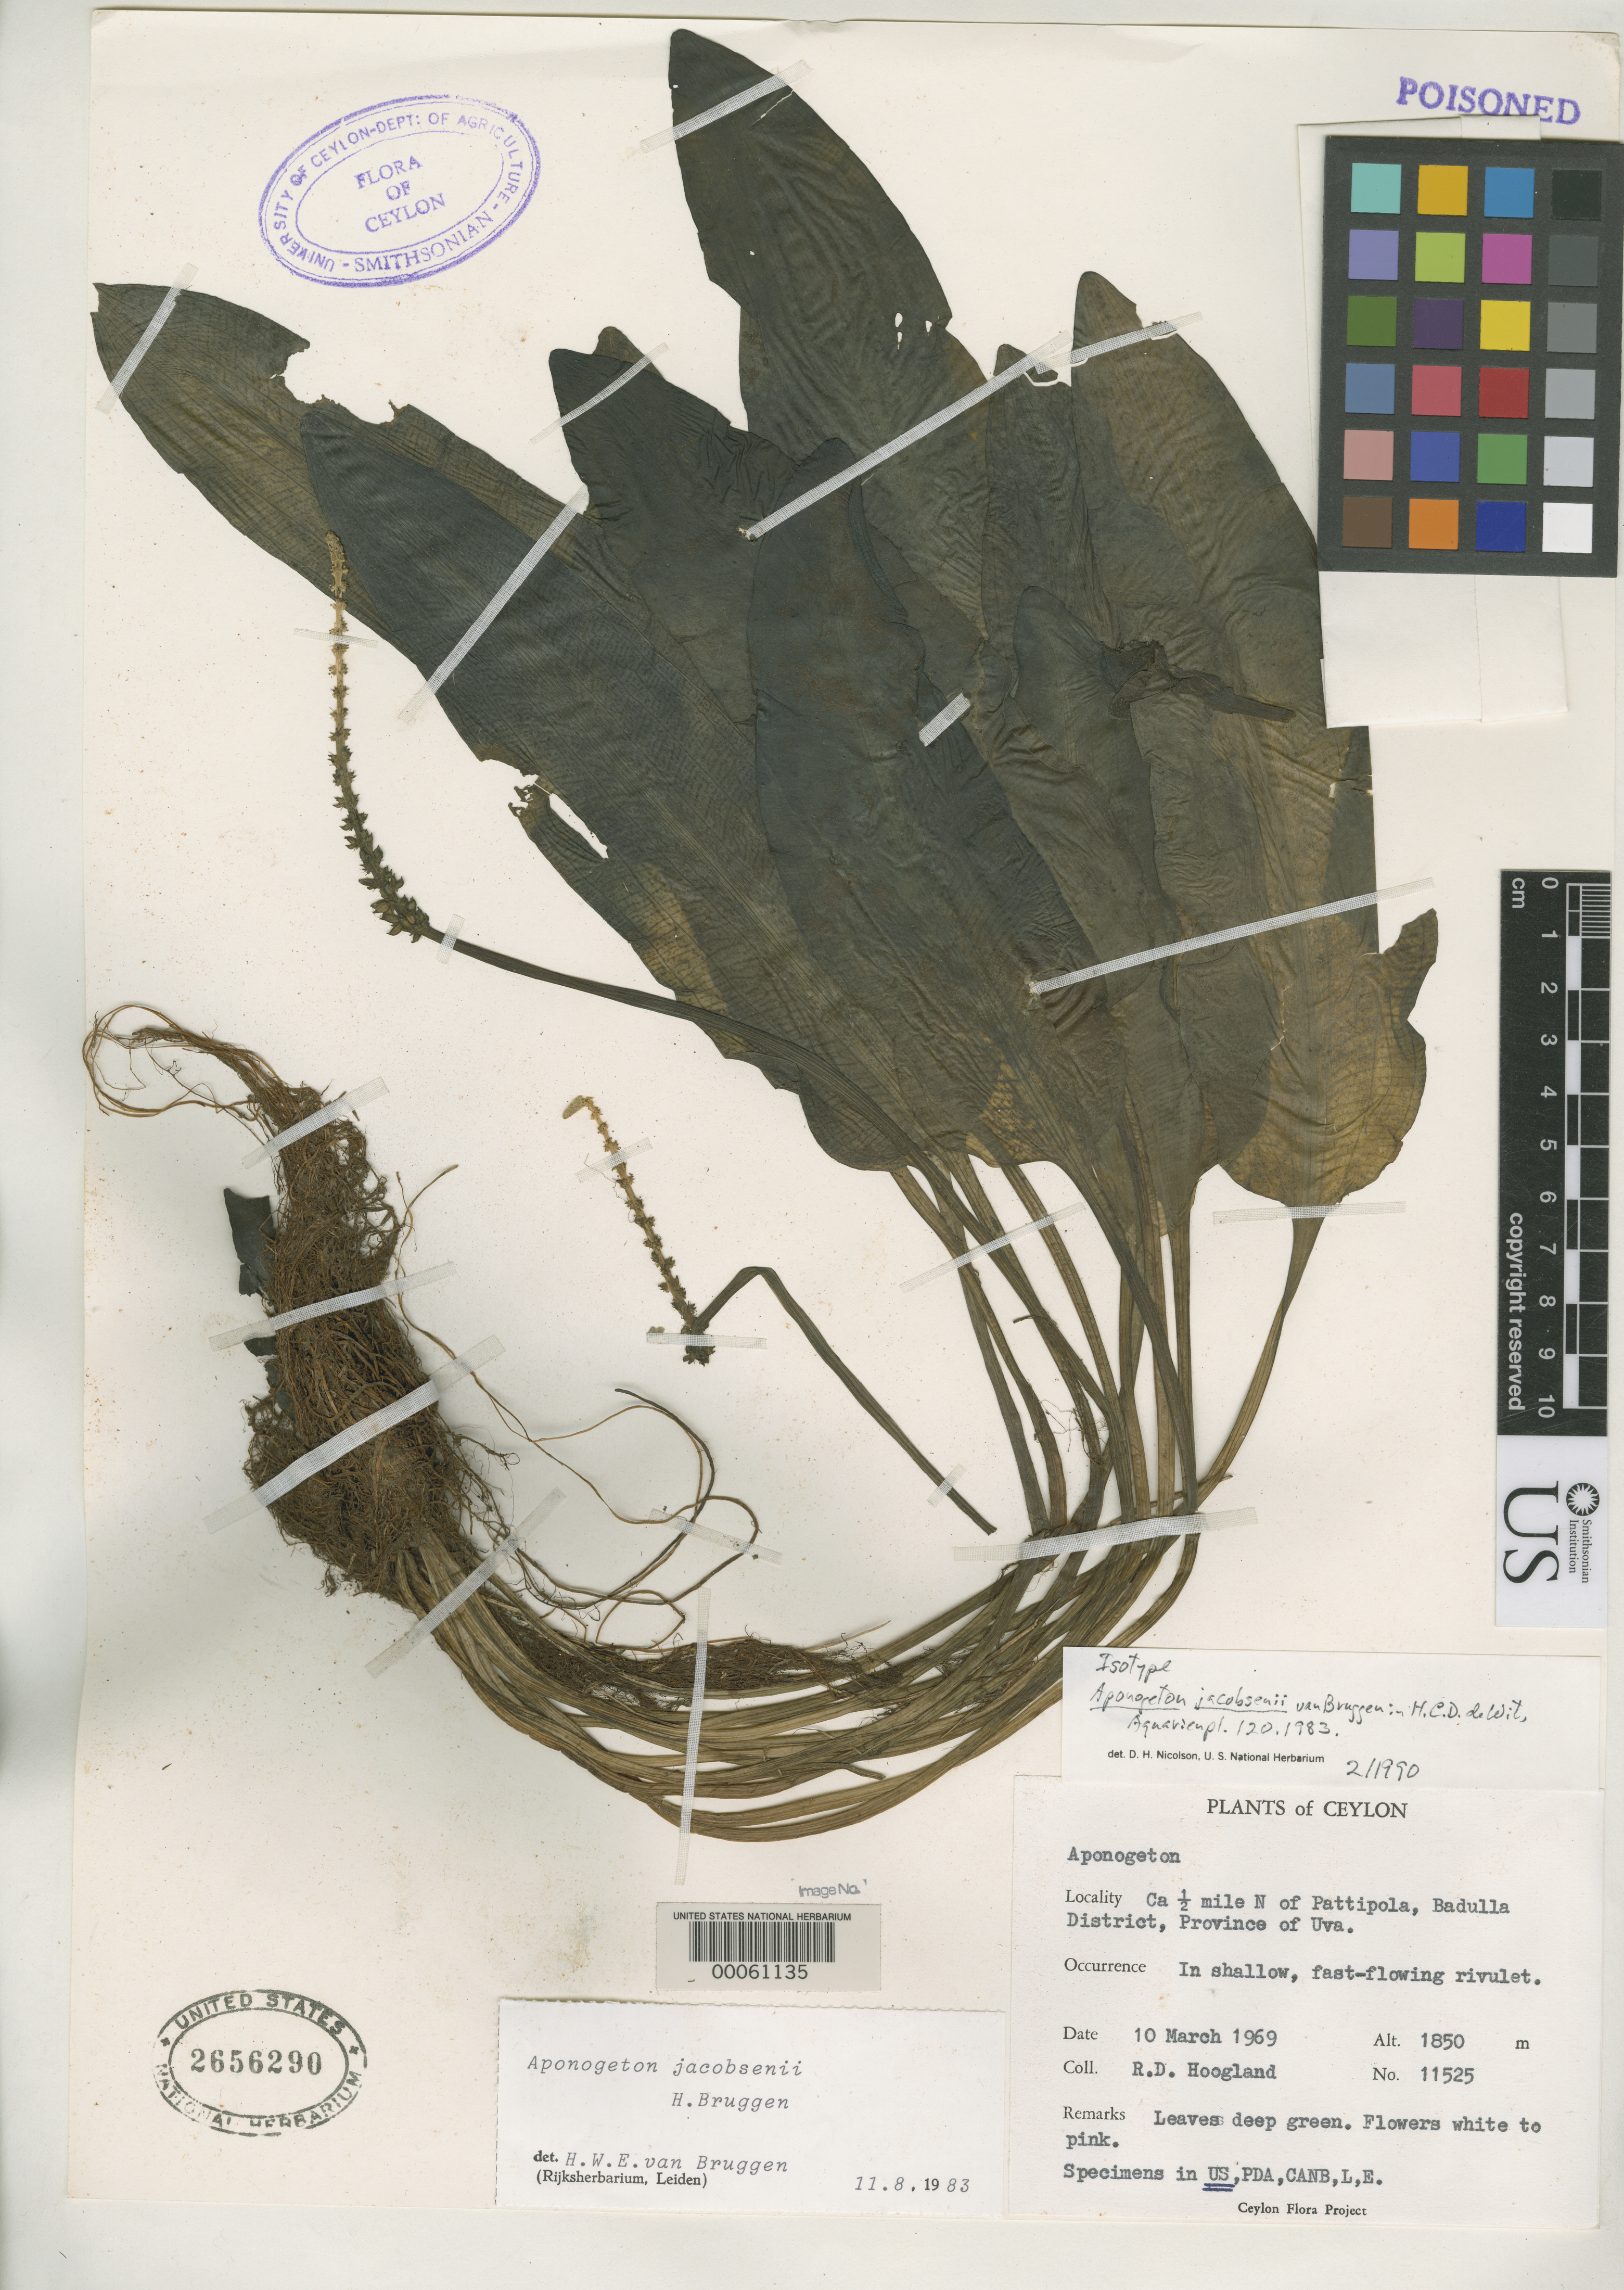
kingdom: Plantae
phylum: Tracheophyta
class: Liliopsida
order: Alismatales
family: Aponogetonaceae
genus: Aponogeton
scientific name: Aponogeton jacobsenii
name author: van Bruggen in de Wit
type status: Isotype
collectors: R. D. Hoogland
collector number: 11525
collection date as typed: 10 Mar 1969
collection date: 1969-03-10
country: Sri Lanka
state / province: Uva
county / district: Badulla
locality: Ca. 1/2 mi N of Pattipola.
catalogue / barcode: US 2656290